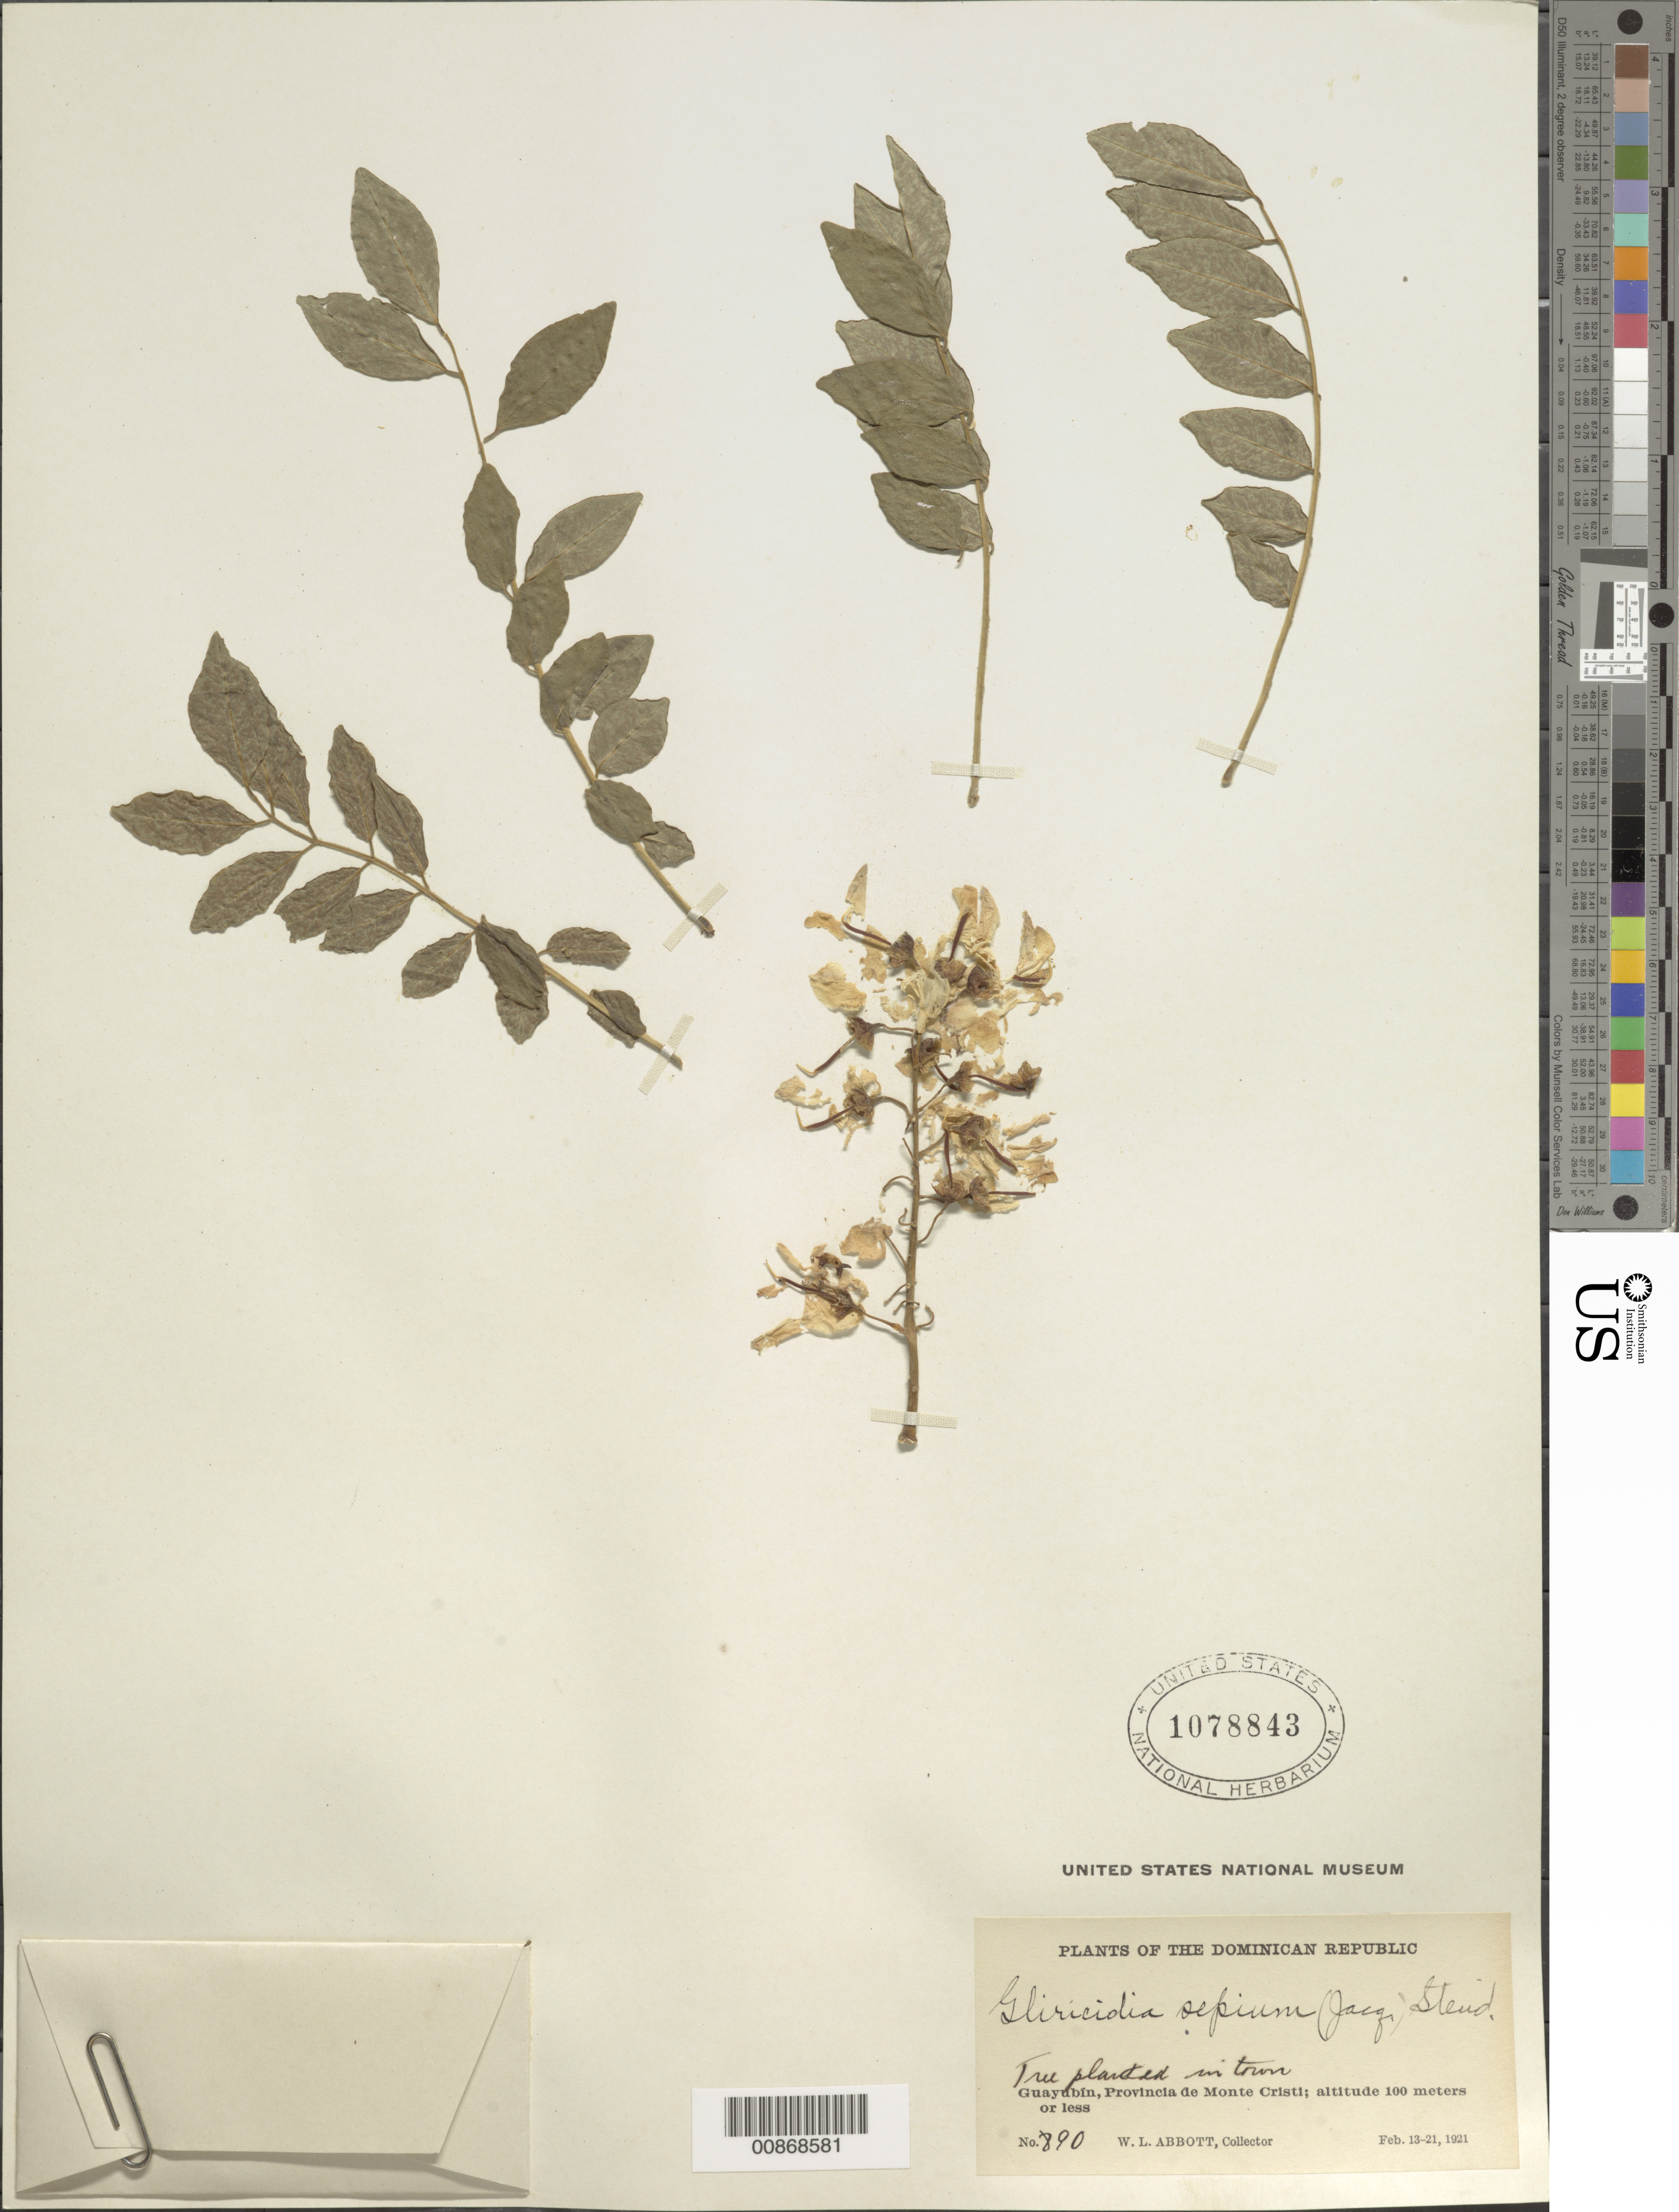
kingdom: Plantae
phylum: Tracheophyta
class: Magnoliopsida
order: Fabales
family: Fabaceae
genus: Gliricidia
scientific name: Gliricidia sepium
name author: (Jacq.) Kunth ex Walp.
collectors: W. L. Abbott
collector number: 890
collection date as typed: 13 Feb 1921 to 21 Feb 1921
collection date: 1921-02-13/1921-02-21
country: Dominican Republic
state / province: Monte Cristi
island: Hispaniola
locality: Guayubín. Planted in town.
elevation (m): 100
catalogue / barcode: US 1078843